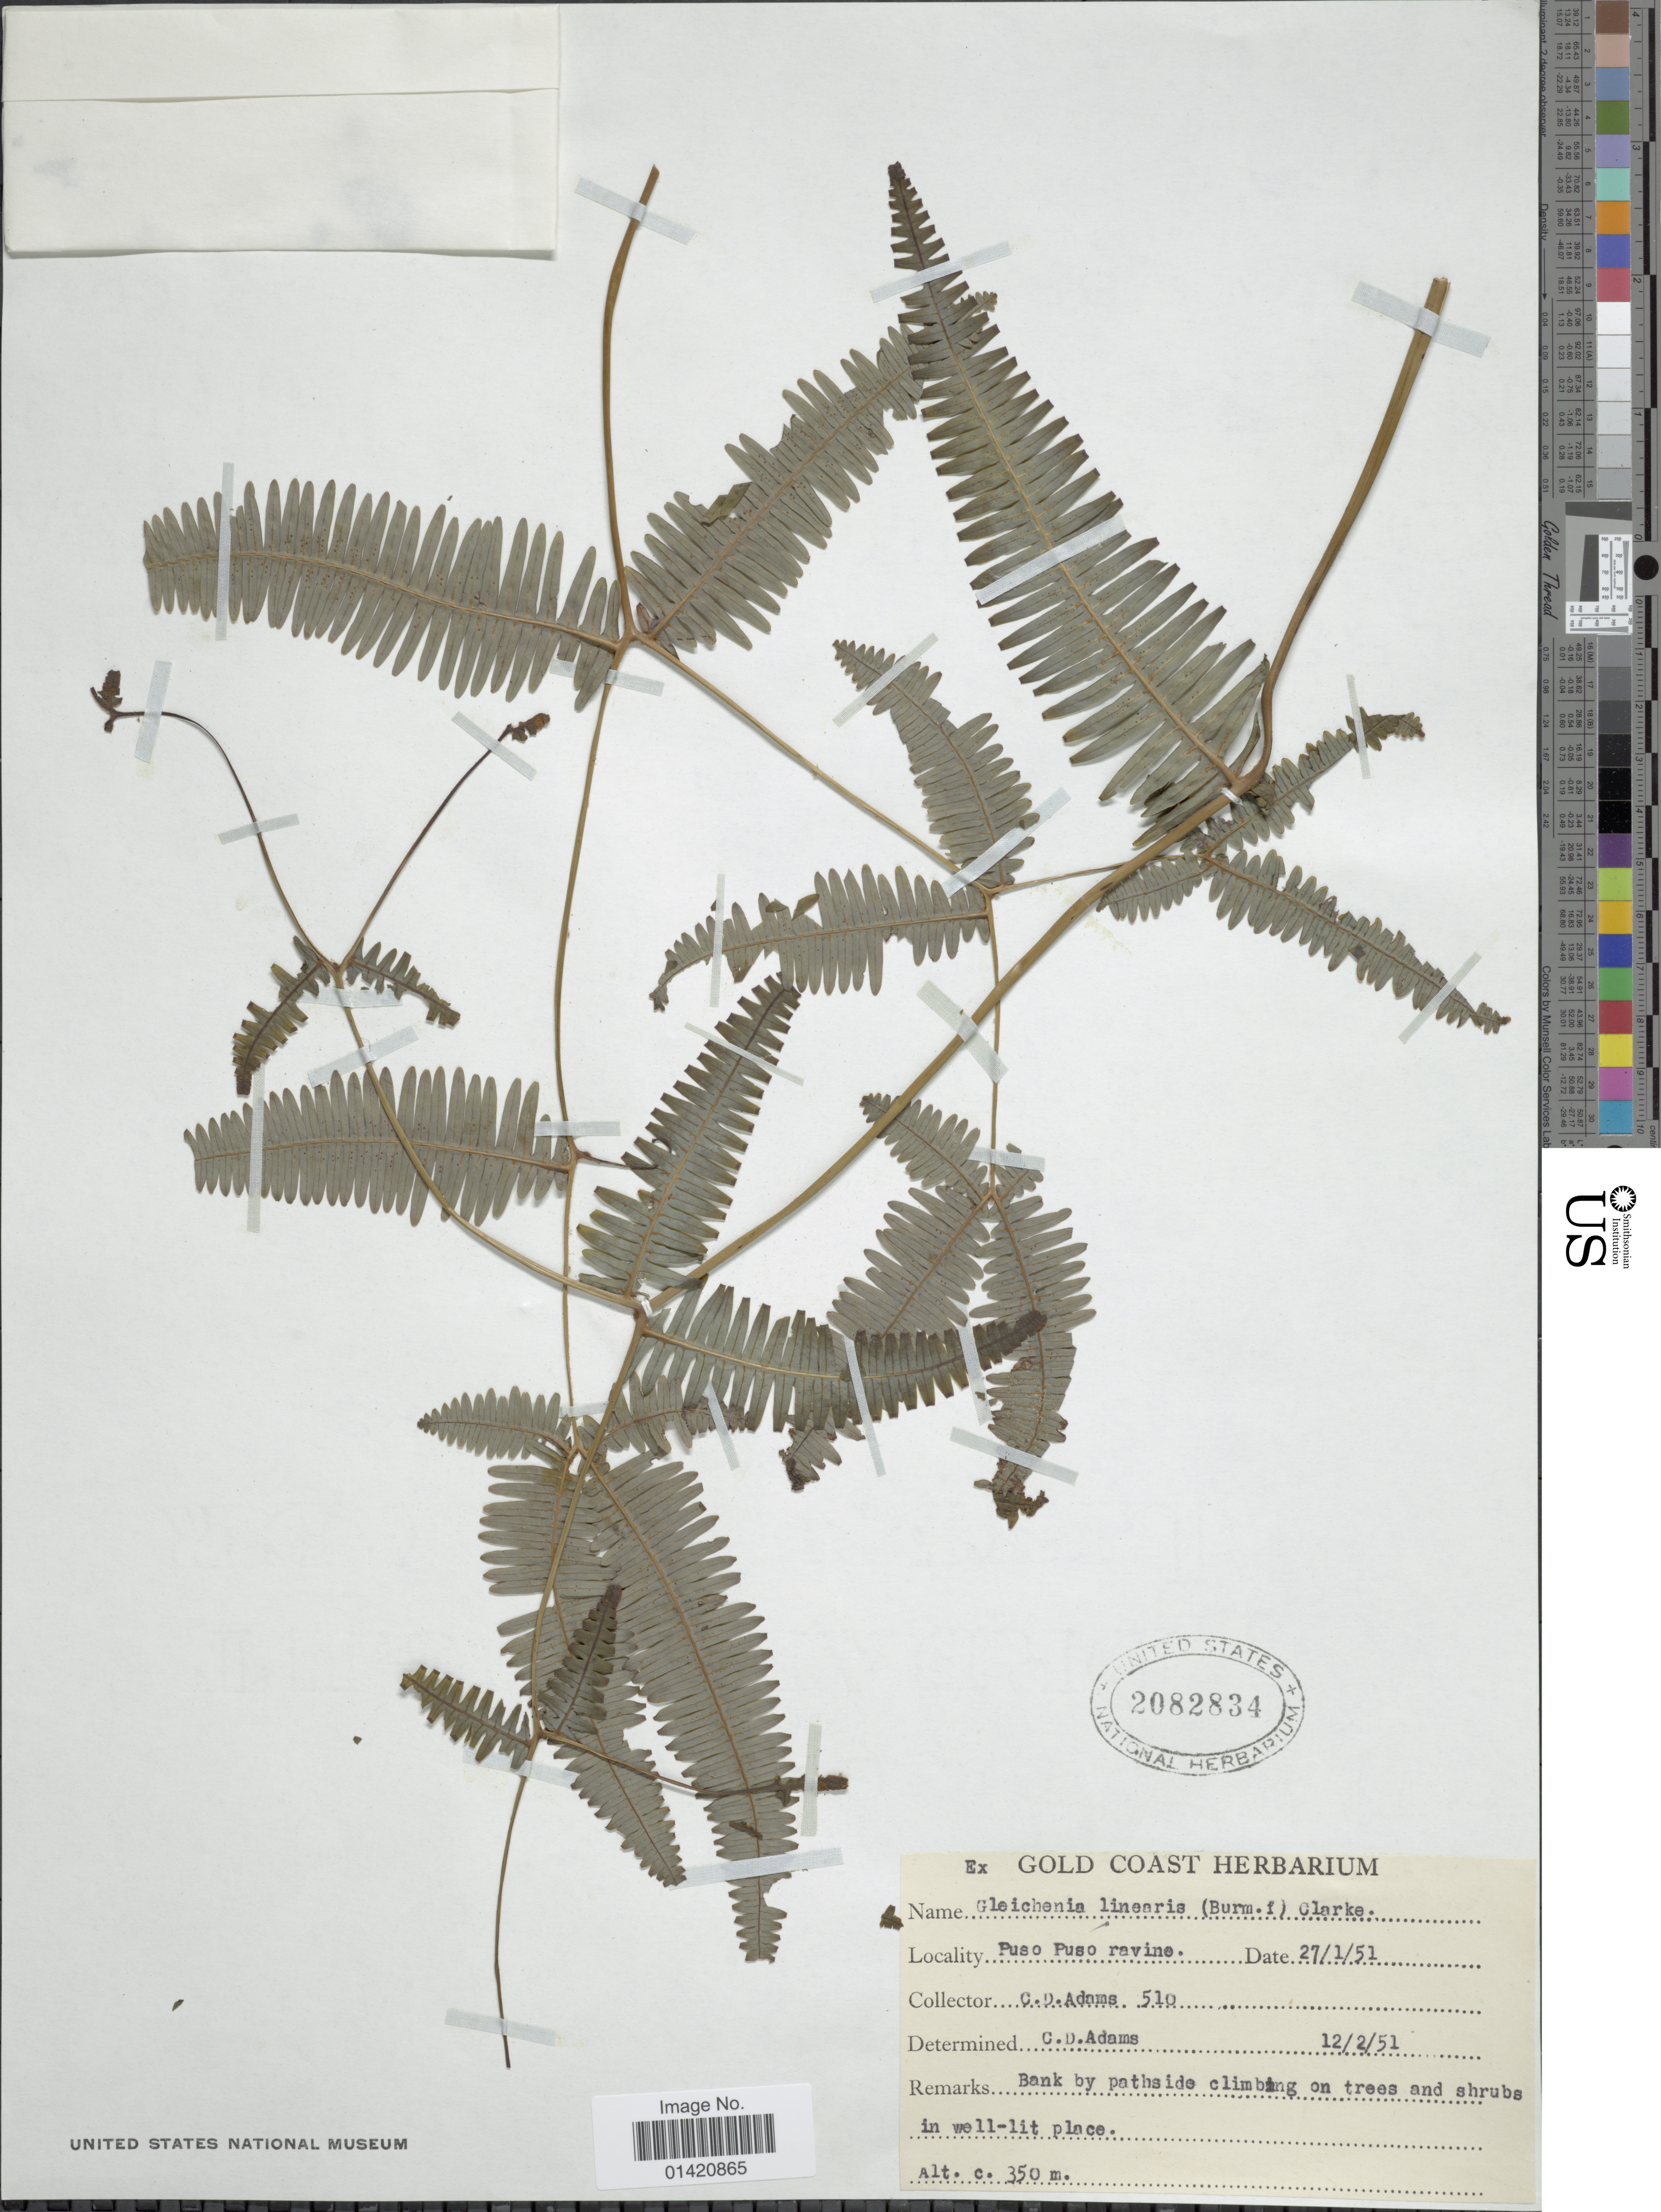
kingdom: Plantae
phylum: Tracheophyta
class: Polypodiopsida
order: Gleicheniales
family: Gleicheniaceae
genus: Dicranopteris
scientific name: Dicranopteris linearis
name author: (Burm. f.) Underw.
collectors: C. D. Adams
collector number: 510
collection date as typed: Transcribed d/m/y: 12/2/51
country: Ghana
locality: Pusu Puso Ravine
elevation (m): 350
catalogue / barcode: US 2082834